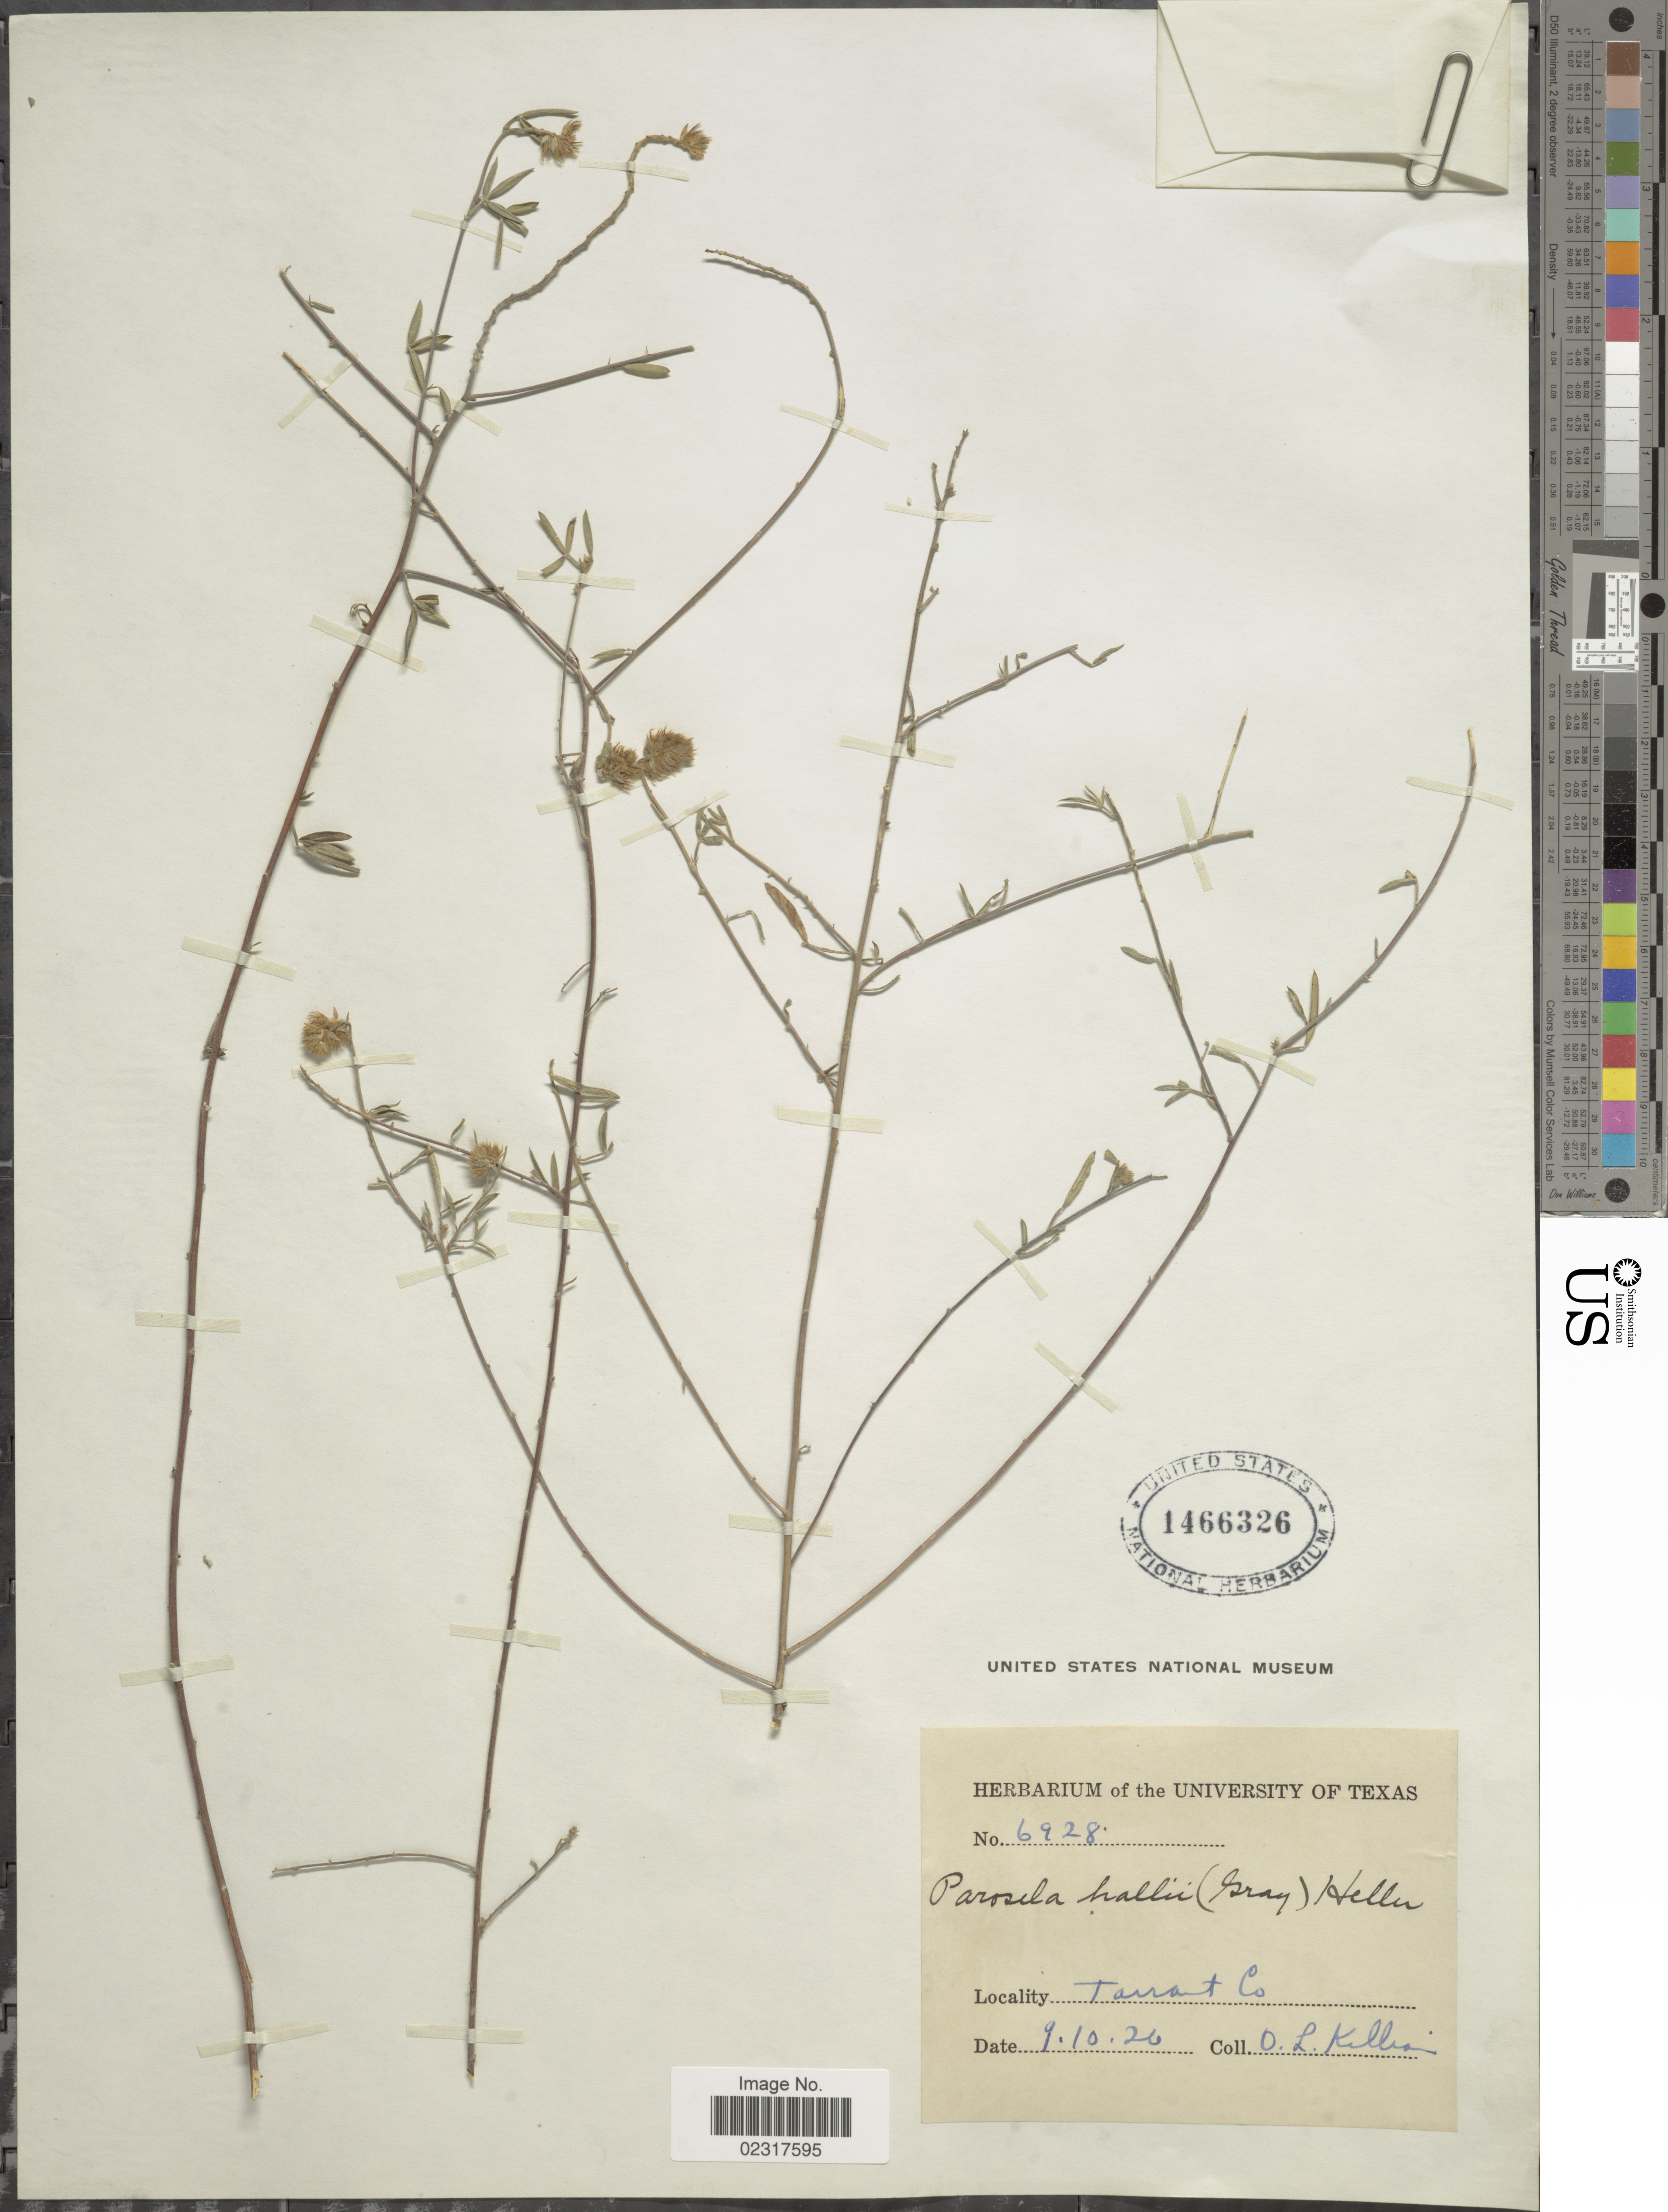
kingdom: Plantae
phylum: Tracheophyta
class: Magnoliopsida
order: Fabales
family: Fabaceae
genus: Dalea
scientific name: Dalea hallii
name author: A. Gray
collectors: O. Killias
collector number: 6928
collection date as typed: Transcribed d/m/y: 10/9/20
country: United States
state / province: Texas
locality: Tarrant Co.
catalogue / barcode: US 1466326